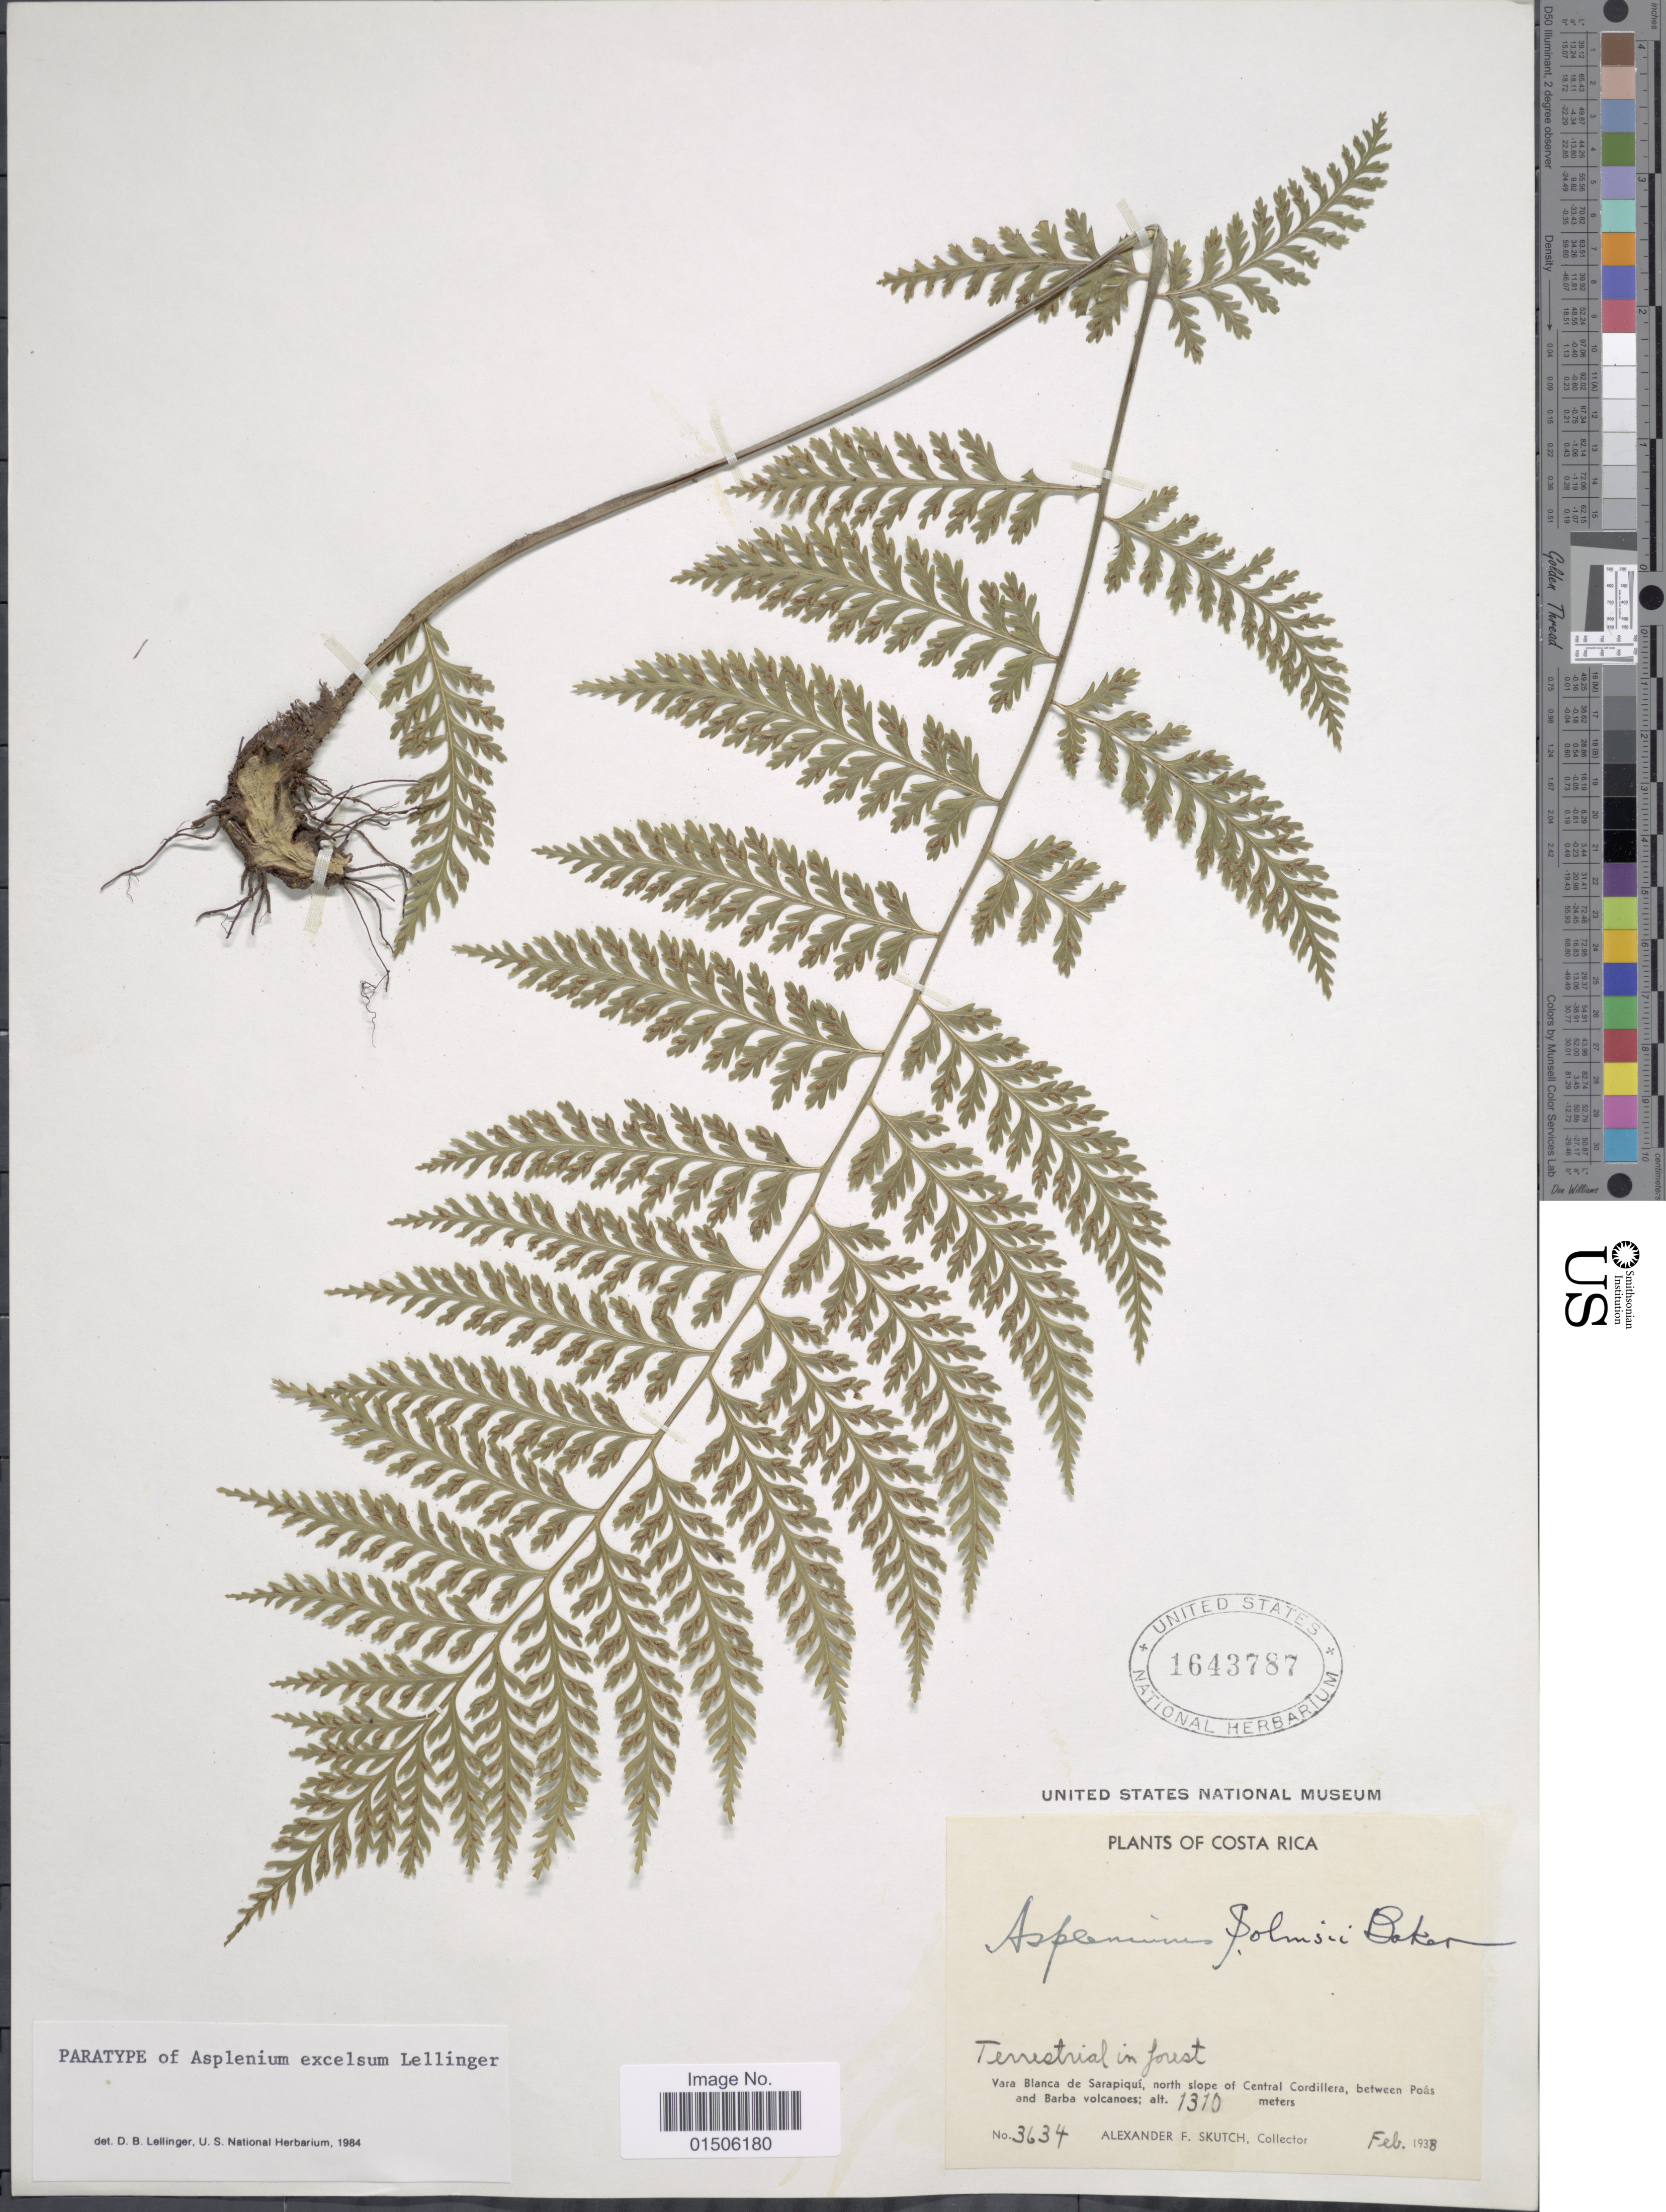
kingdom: Plantae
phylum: Tracheophyta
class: Polypodiopsida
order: Polypodiales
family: Aspleniaceae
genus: Asplenium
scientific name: Asplenium excelsum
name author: Lellinger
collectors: A. F. Skutch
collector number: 3634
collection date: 1938-02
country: Costa Rica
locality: Vara Blanca de Sarapiquí, north slope of Central Cordillera, between Poás and Barba volcanoes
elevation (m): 1310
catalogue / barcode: US 1643787